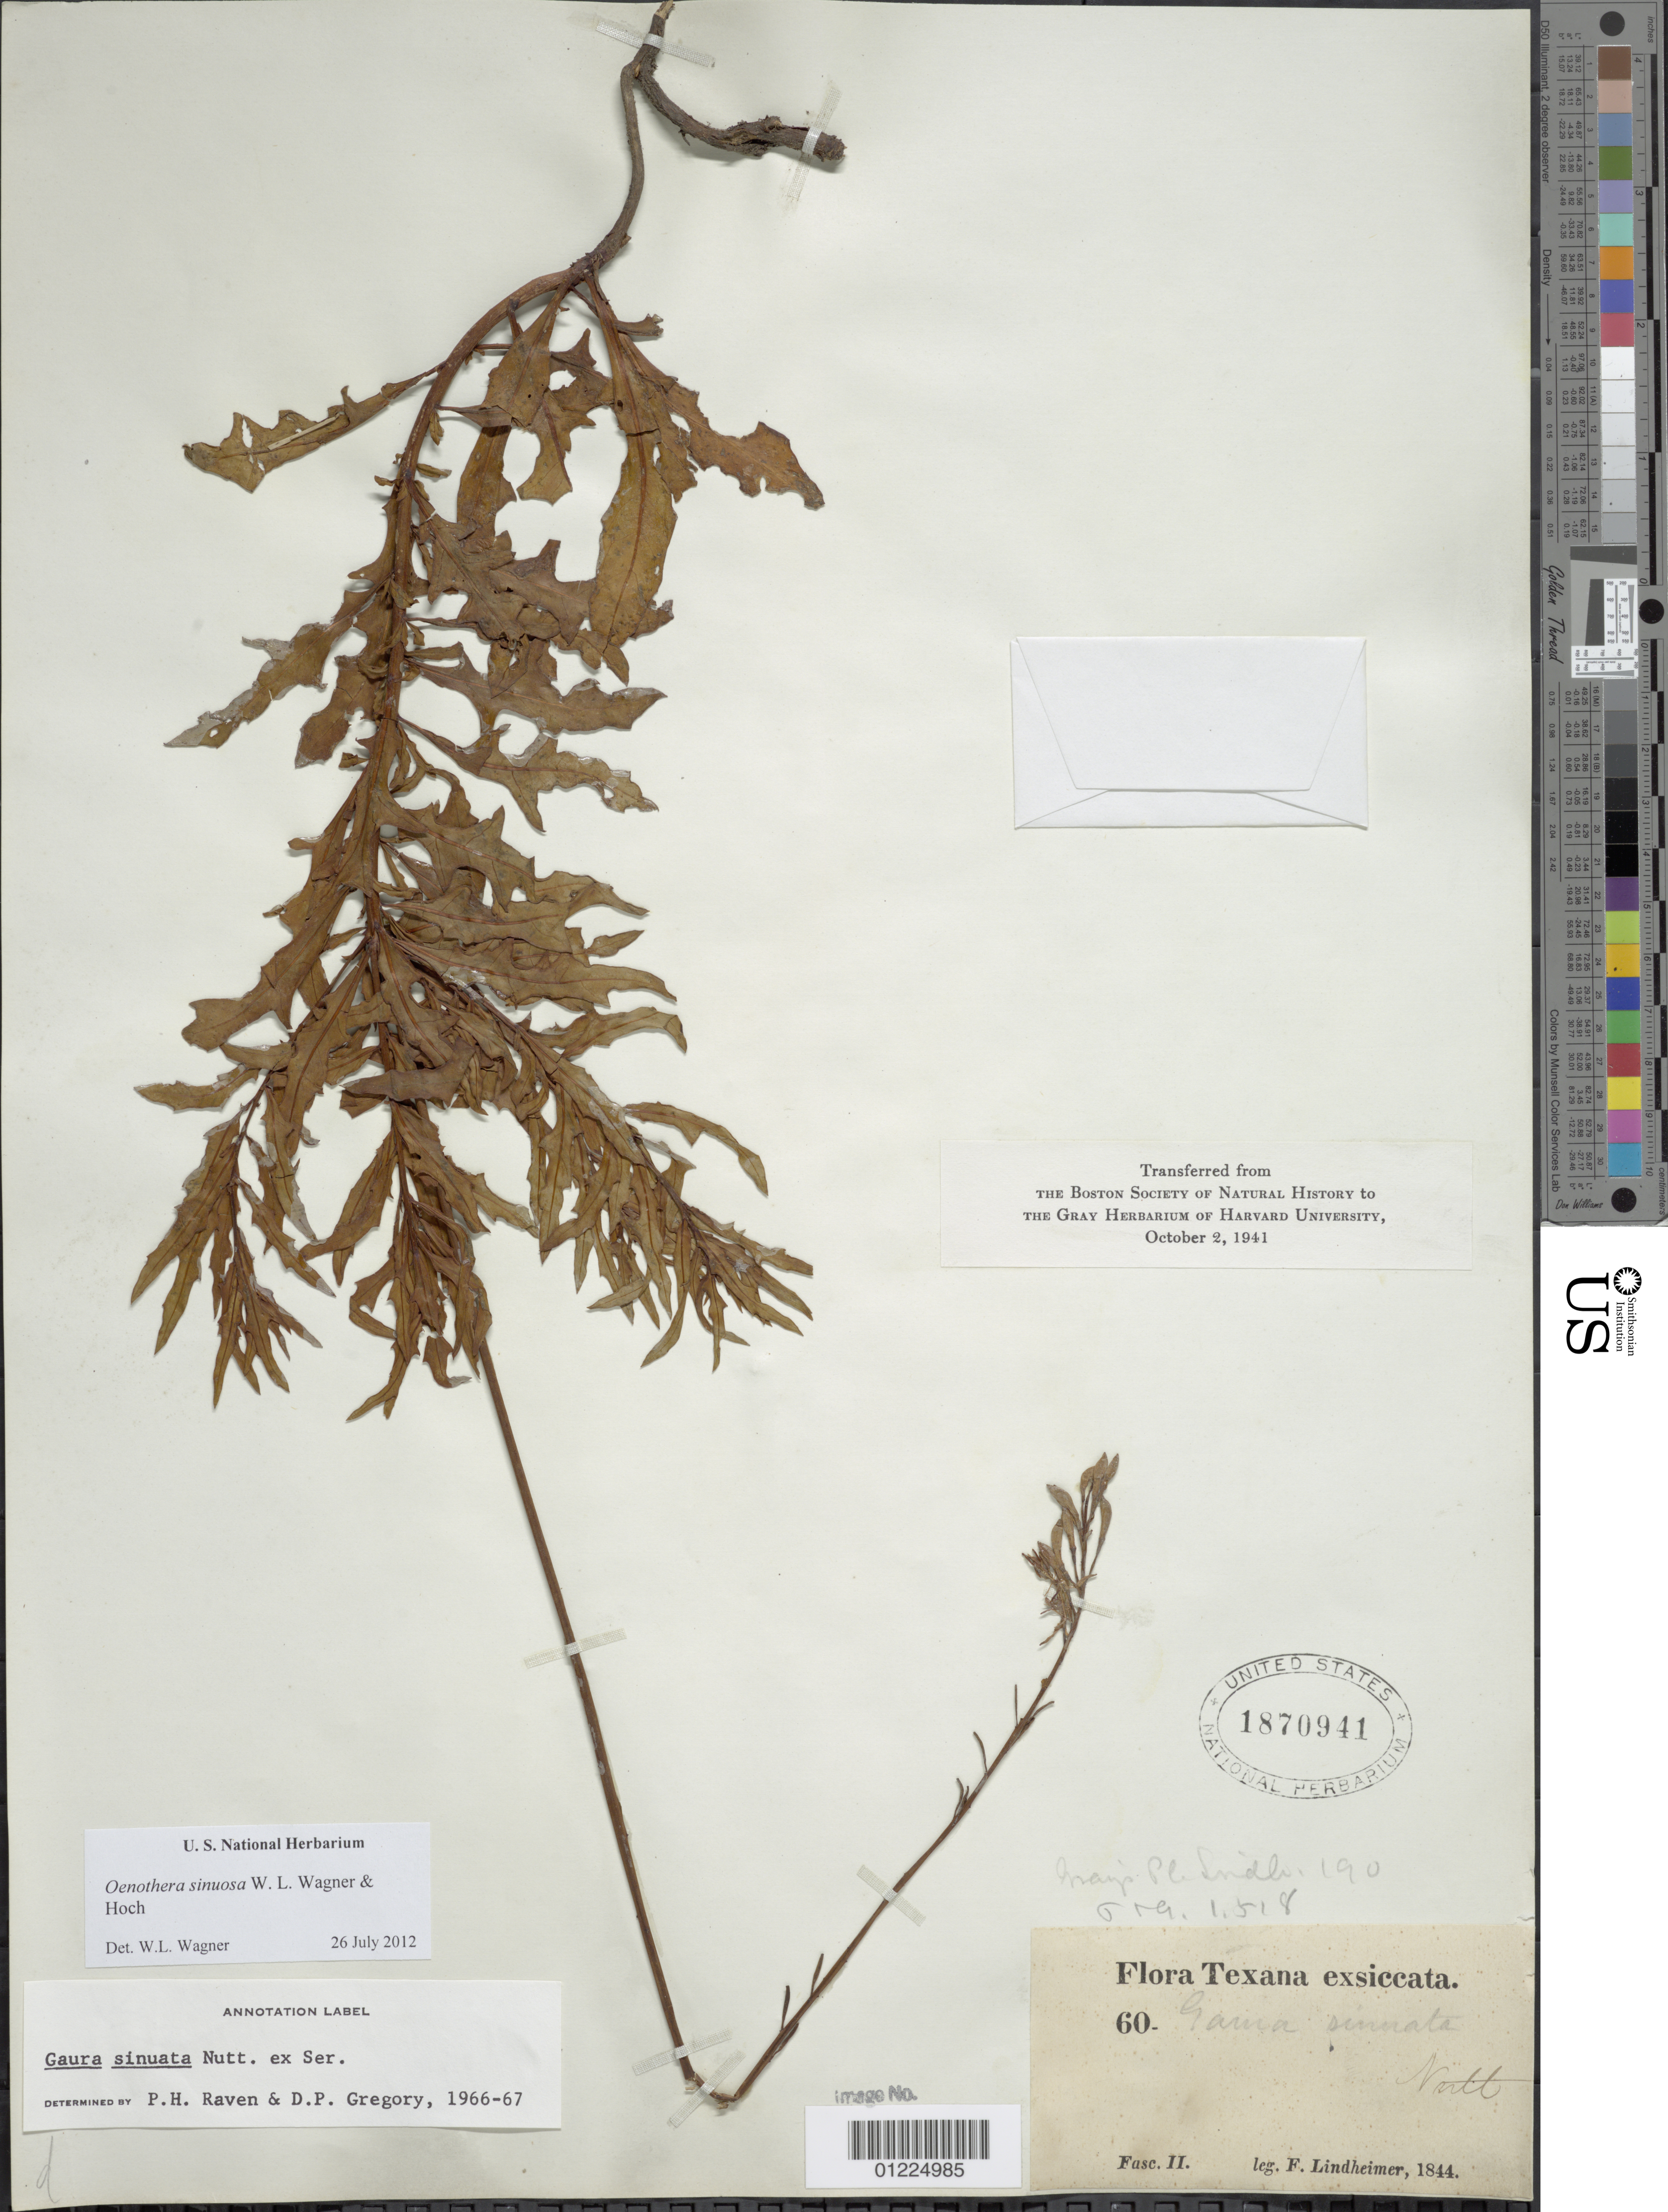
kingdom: Plantae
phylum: Tracheophyta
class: Magnoliopsida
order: Myrtales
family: Onagraceae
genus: Oenothera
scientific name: Oenothera sinuosa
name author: Nutt. ex Ser.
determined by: Wagner, W. L., (BOT), Smithsonian Institution - National Museum of Natural History (UNITED STATES)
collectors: F. Lindheimer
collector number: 60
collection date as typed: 1846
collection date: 1846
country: United States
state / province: Texas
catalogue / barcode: US 1870941